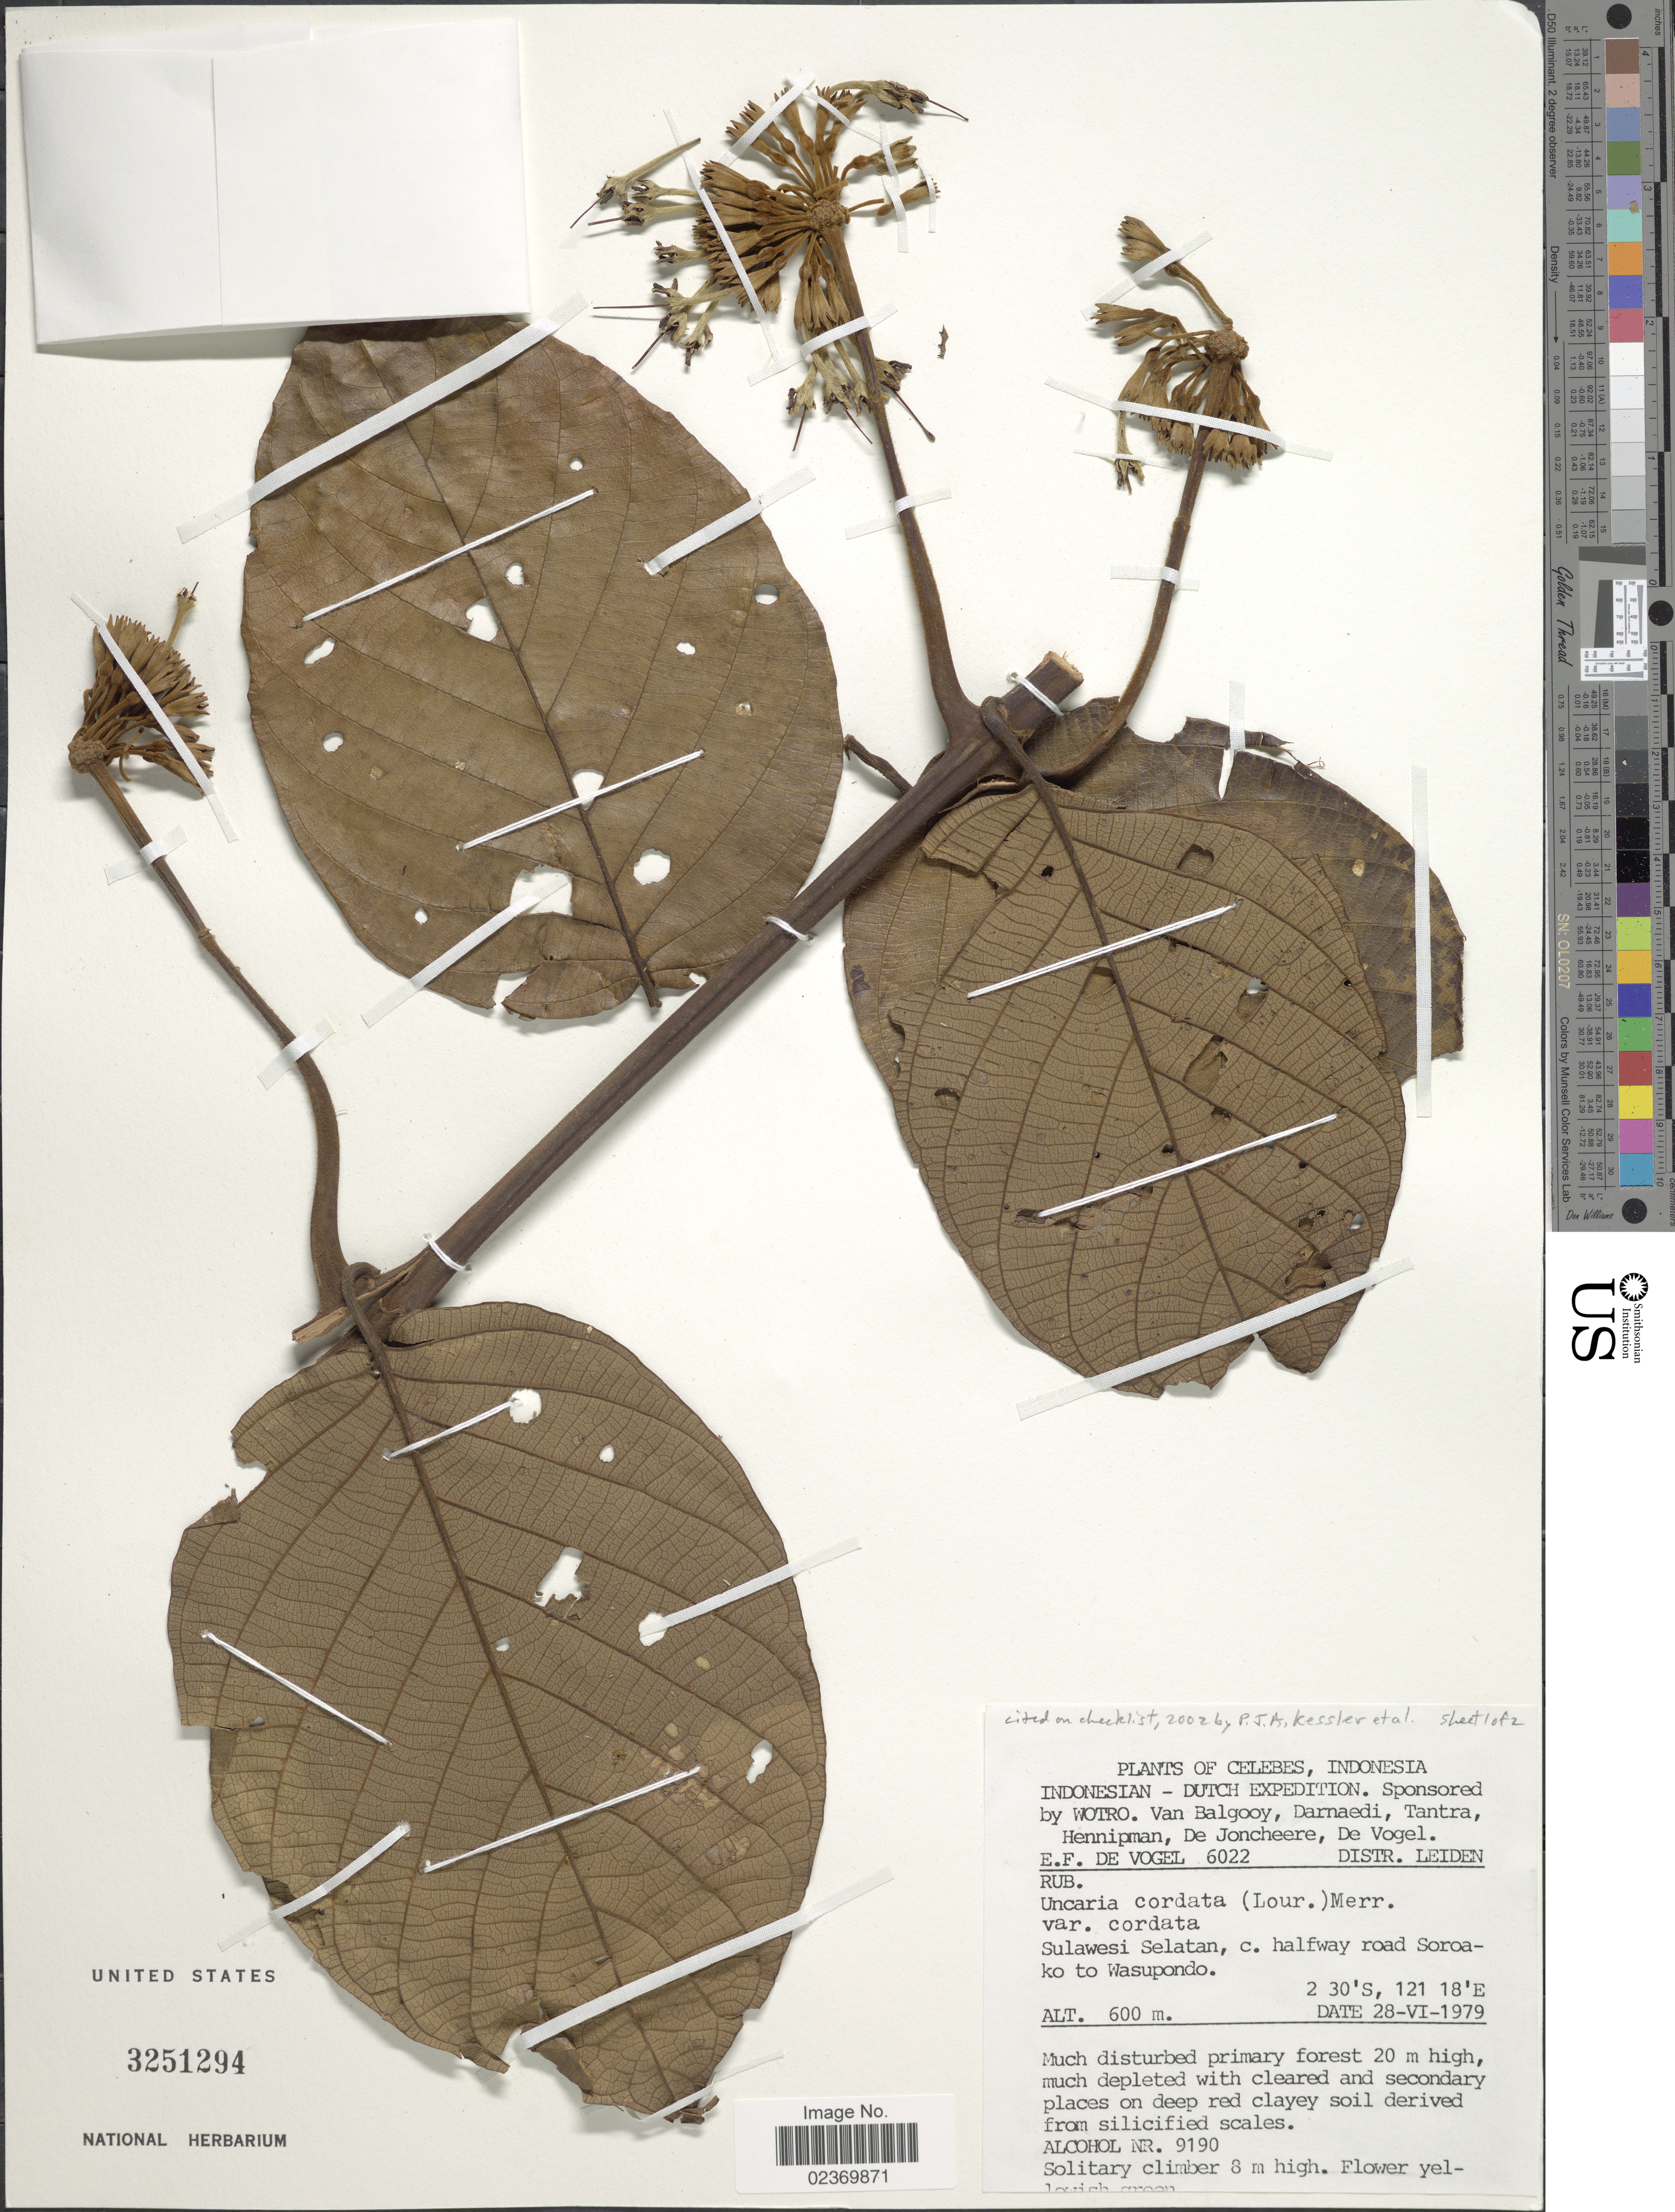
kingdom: Plantae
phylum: Tracheophyta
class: Magnoliopsida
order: Gentianales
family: Rubiaceae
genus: Uncaria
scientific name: Uncaria cordata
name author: (Lour.) Merr.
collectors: E. F. de Vogel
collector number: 6022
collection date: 1979-06-28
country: Indonesia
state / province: Sulawesi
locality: Celebes, Sulawesi Selatan, c. halfway road Soroako to Wasupondo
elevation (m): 600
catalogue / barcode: US 3251294